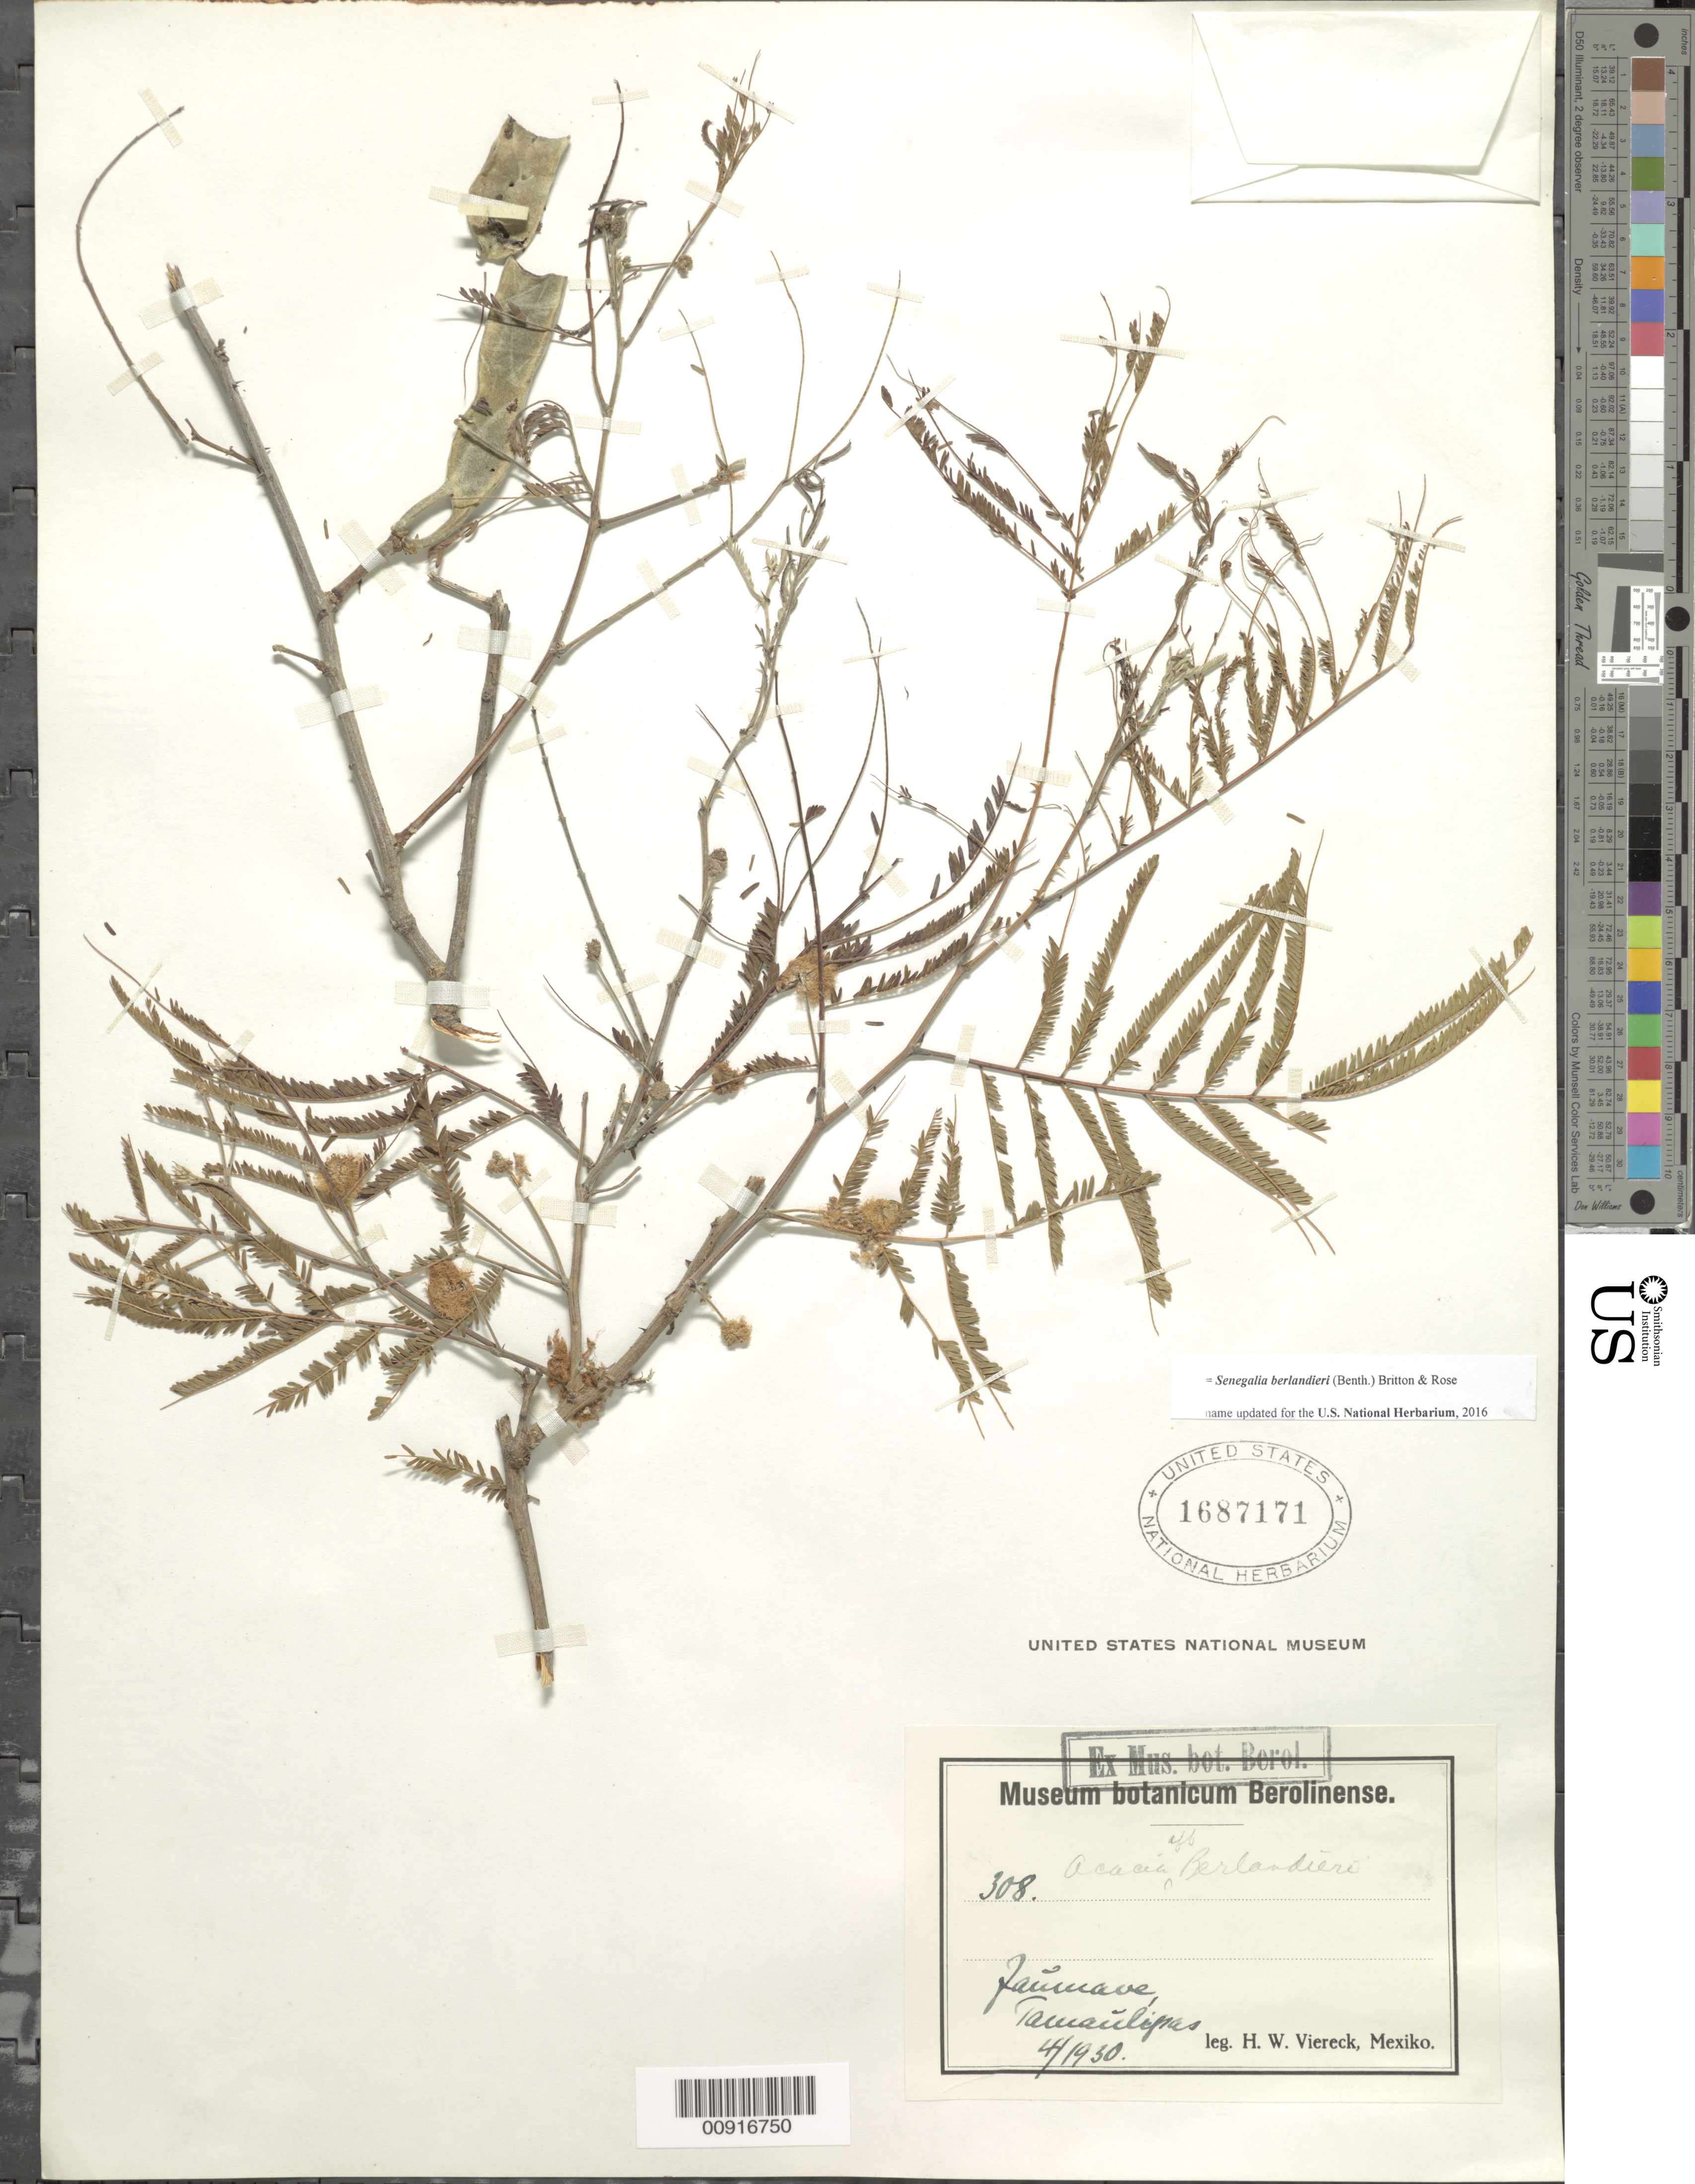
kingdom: Plantae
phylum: Tracheophyta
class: Magnoliopsida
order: Fabales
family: Fabaceae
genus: Senegalia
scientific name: Senegalia berlandieri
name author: (Benth.) Britton & Rose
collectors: H. W. Viereck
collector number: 308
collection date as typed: Apr 1930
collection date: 1930-04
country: Mexico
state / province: Tamaulipas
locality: Jaumave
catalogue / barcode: US 1687171